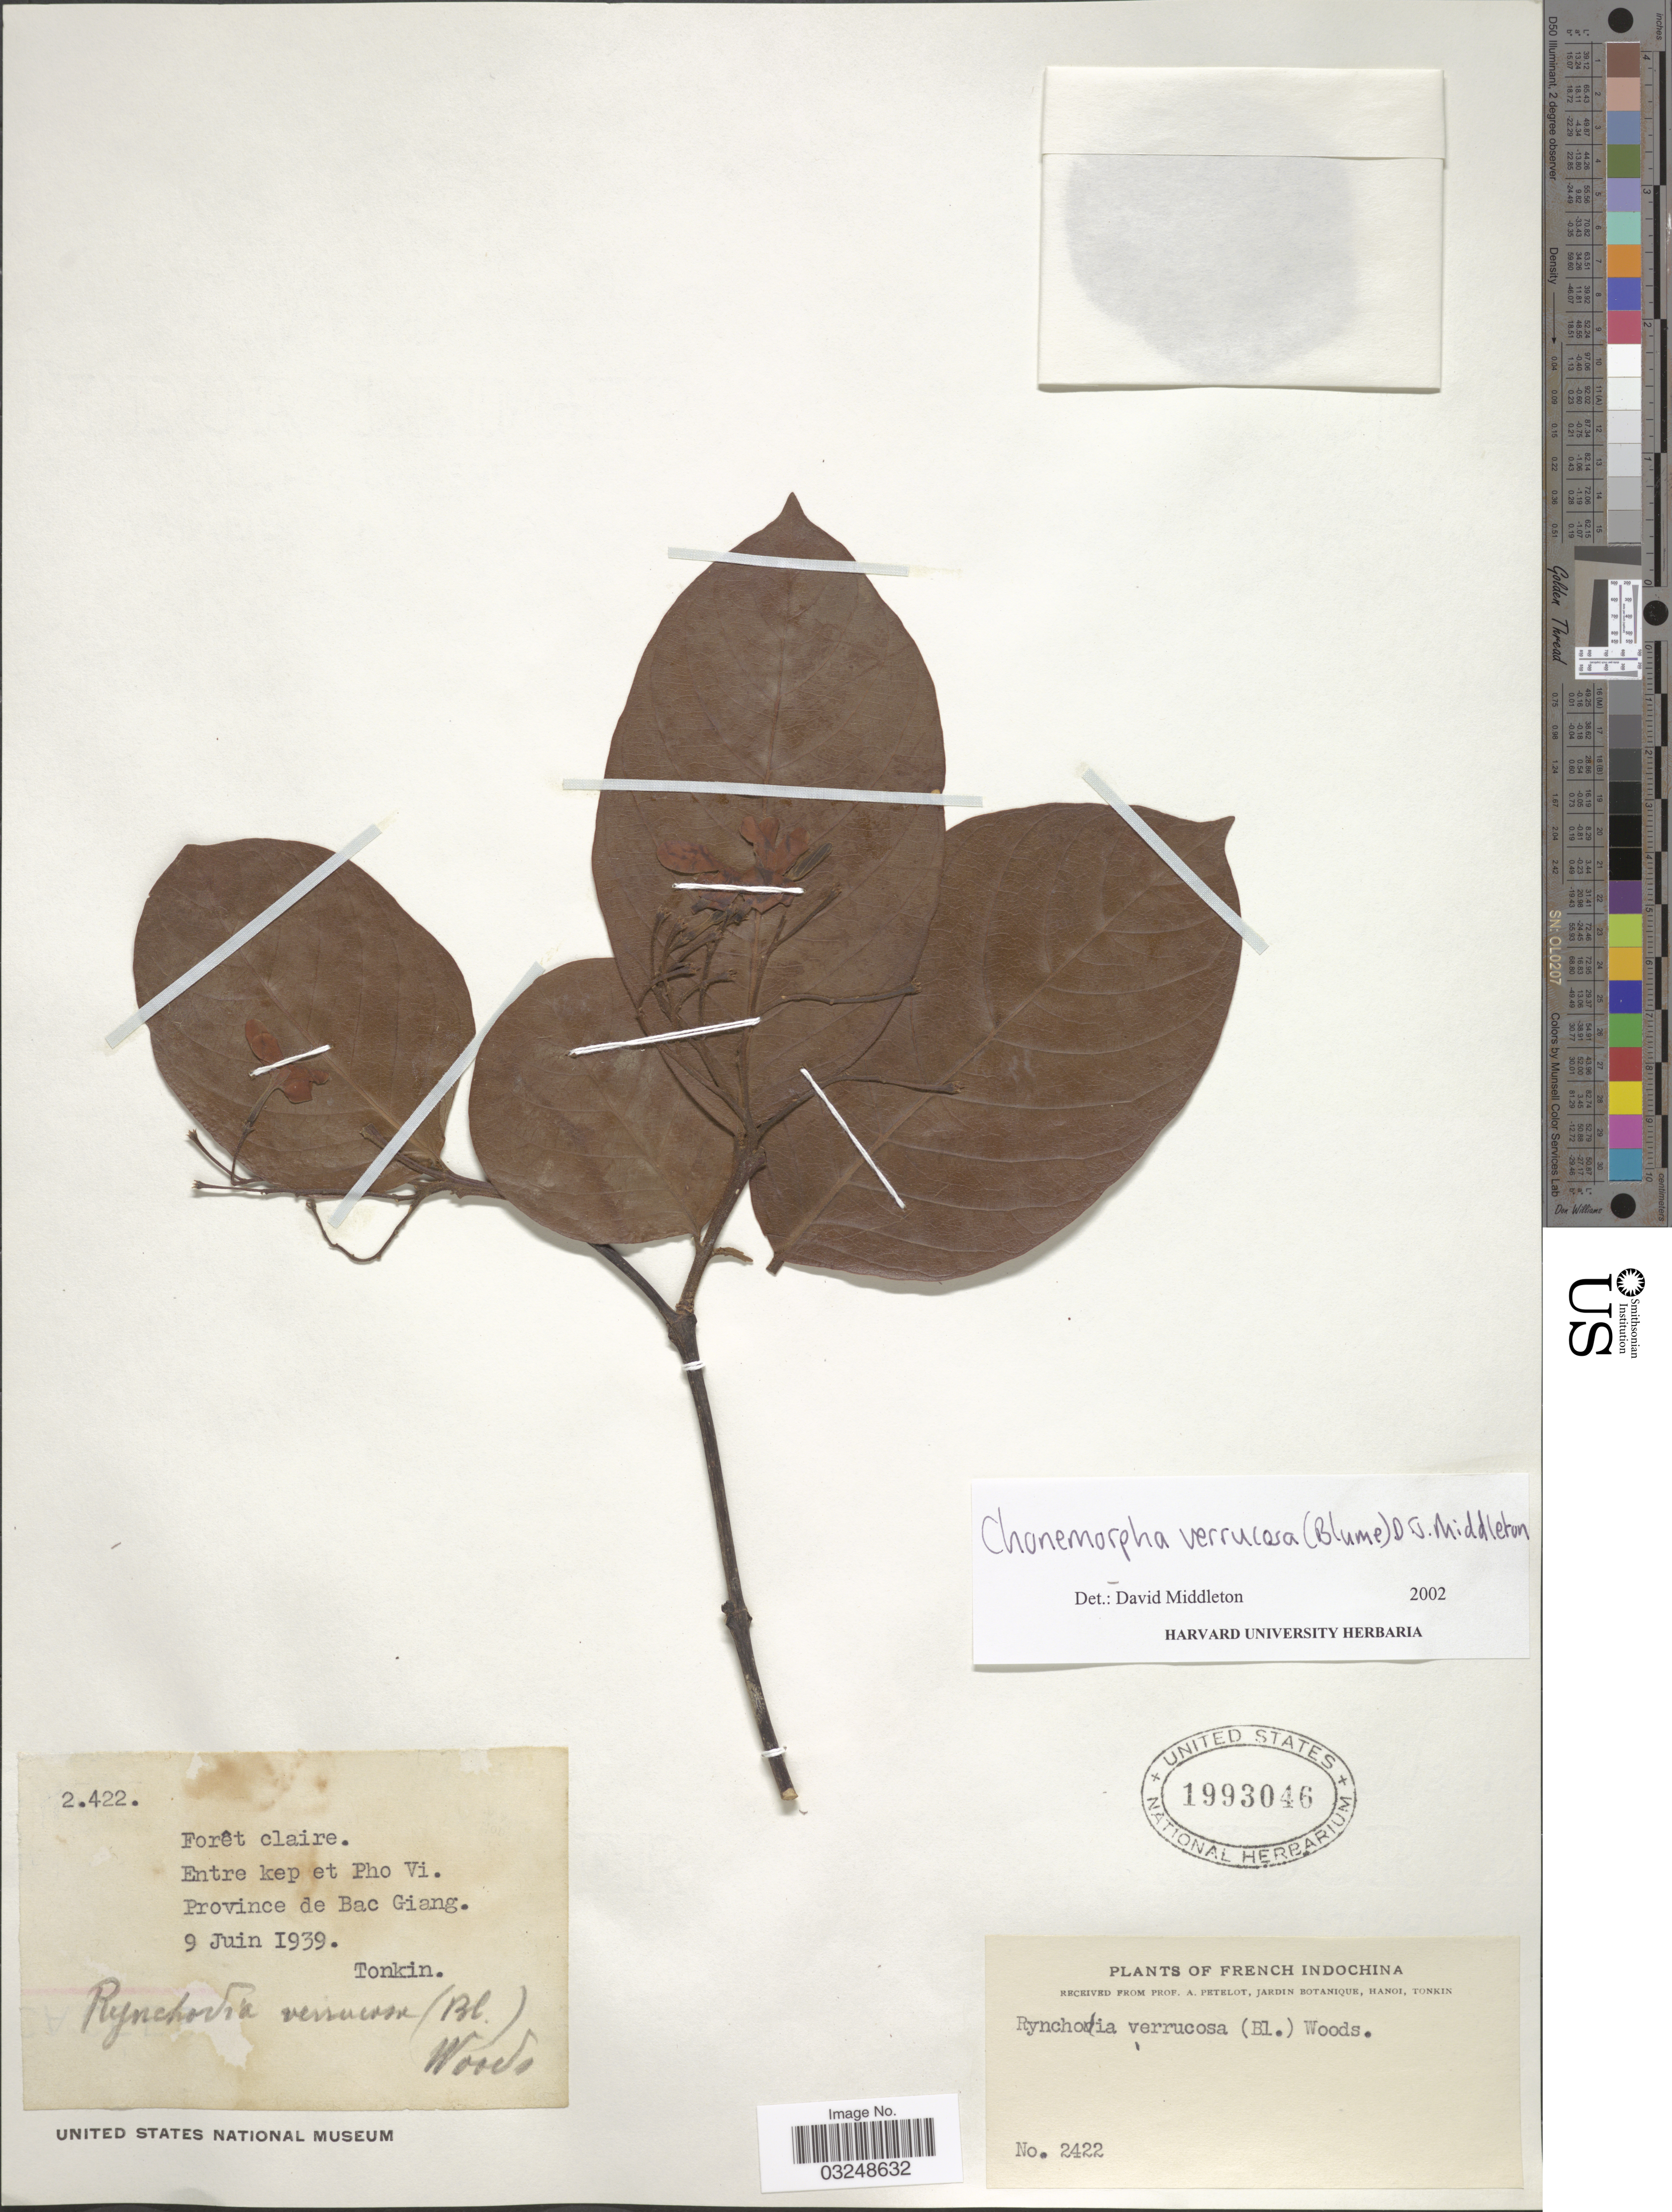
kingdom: Plantae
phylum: Tracheophyta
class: Magnoliopsida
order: Gentianales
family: Apocynaceae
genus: Chonemorpha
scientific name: Chonemorpha verrucosa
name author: (Blume) D.J. Middleton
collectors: P. A. Pételot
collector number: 2422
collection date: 1939-06-09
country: Vietnam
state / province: Bac Giang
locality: Entre kep et Pho Vi. Province de Bac Giang. French IndoChina.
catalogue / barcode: US 1993046